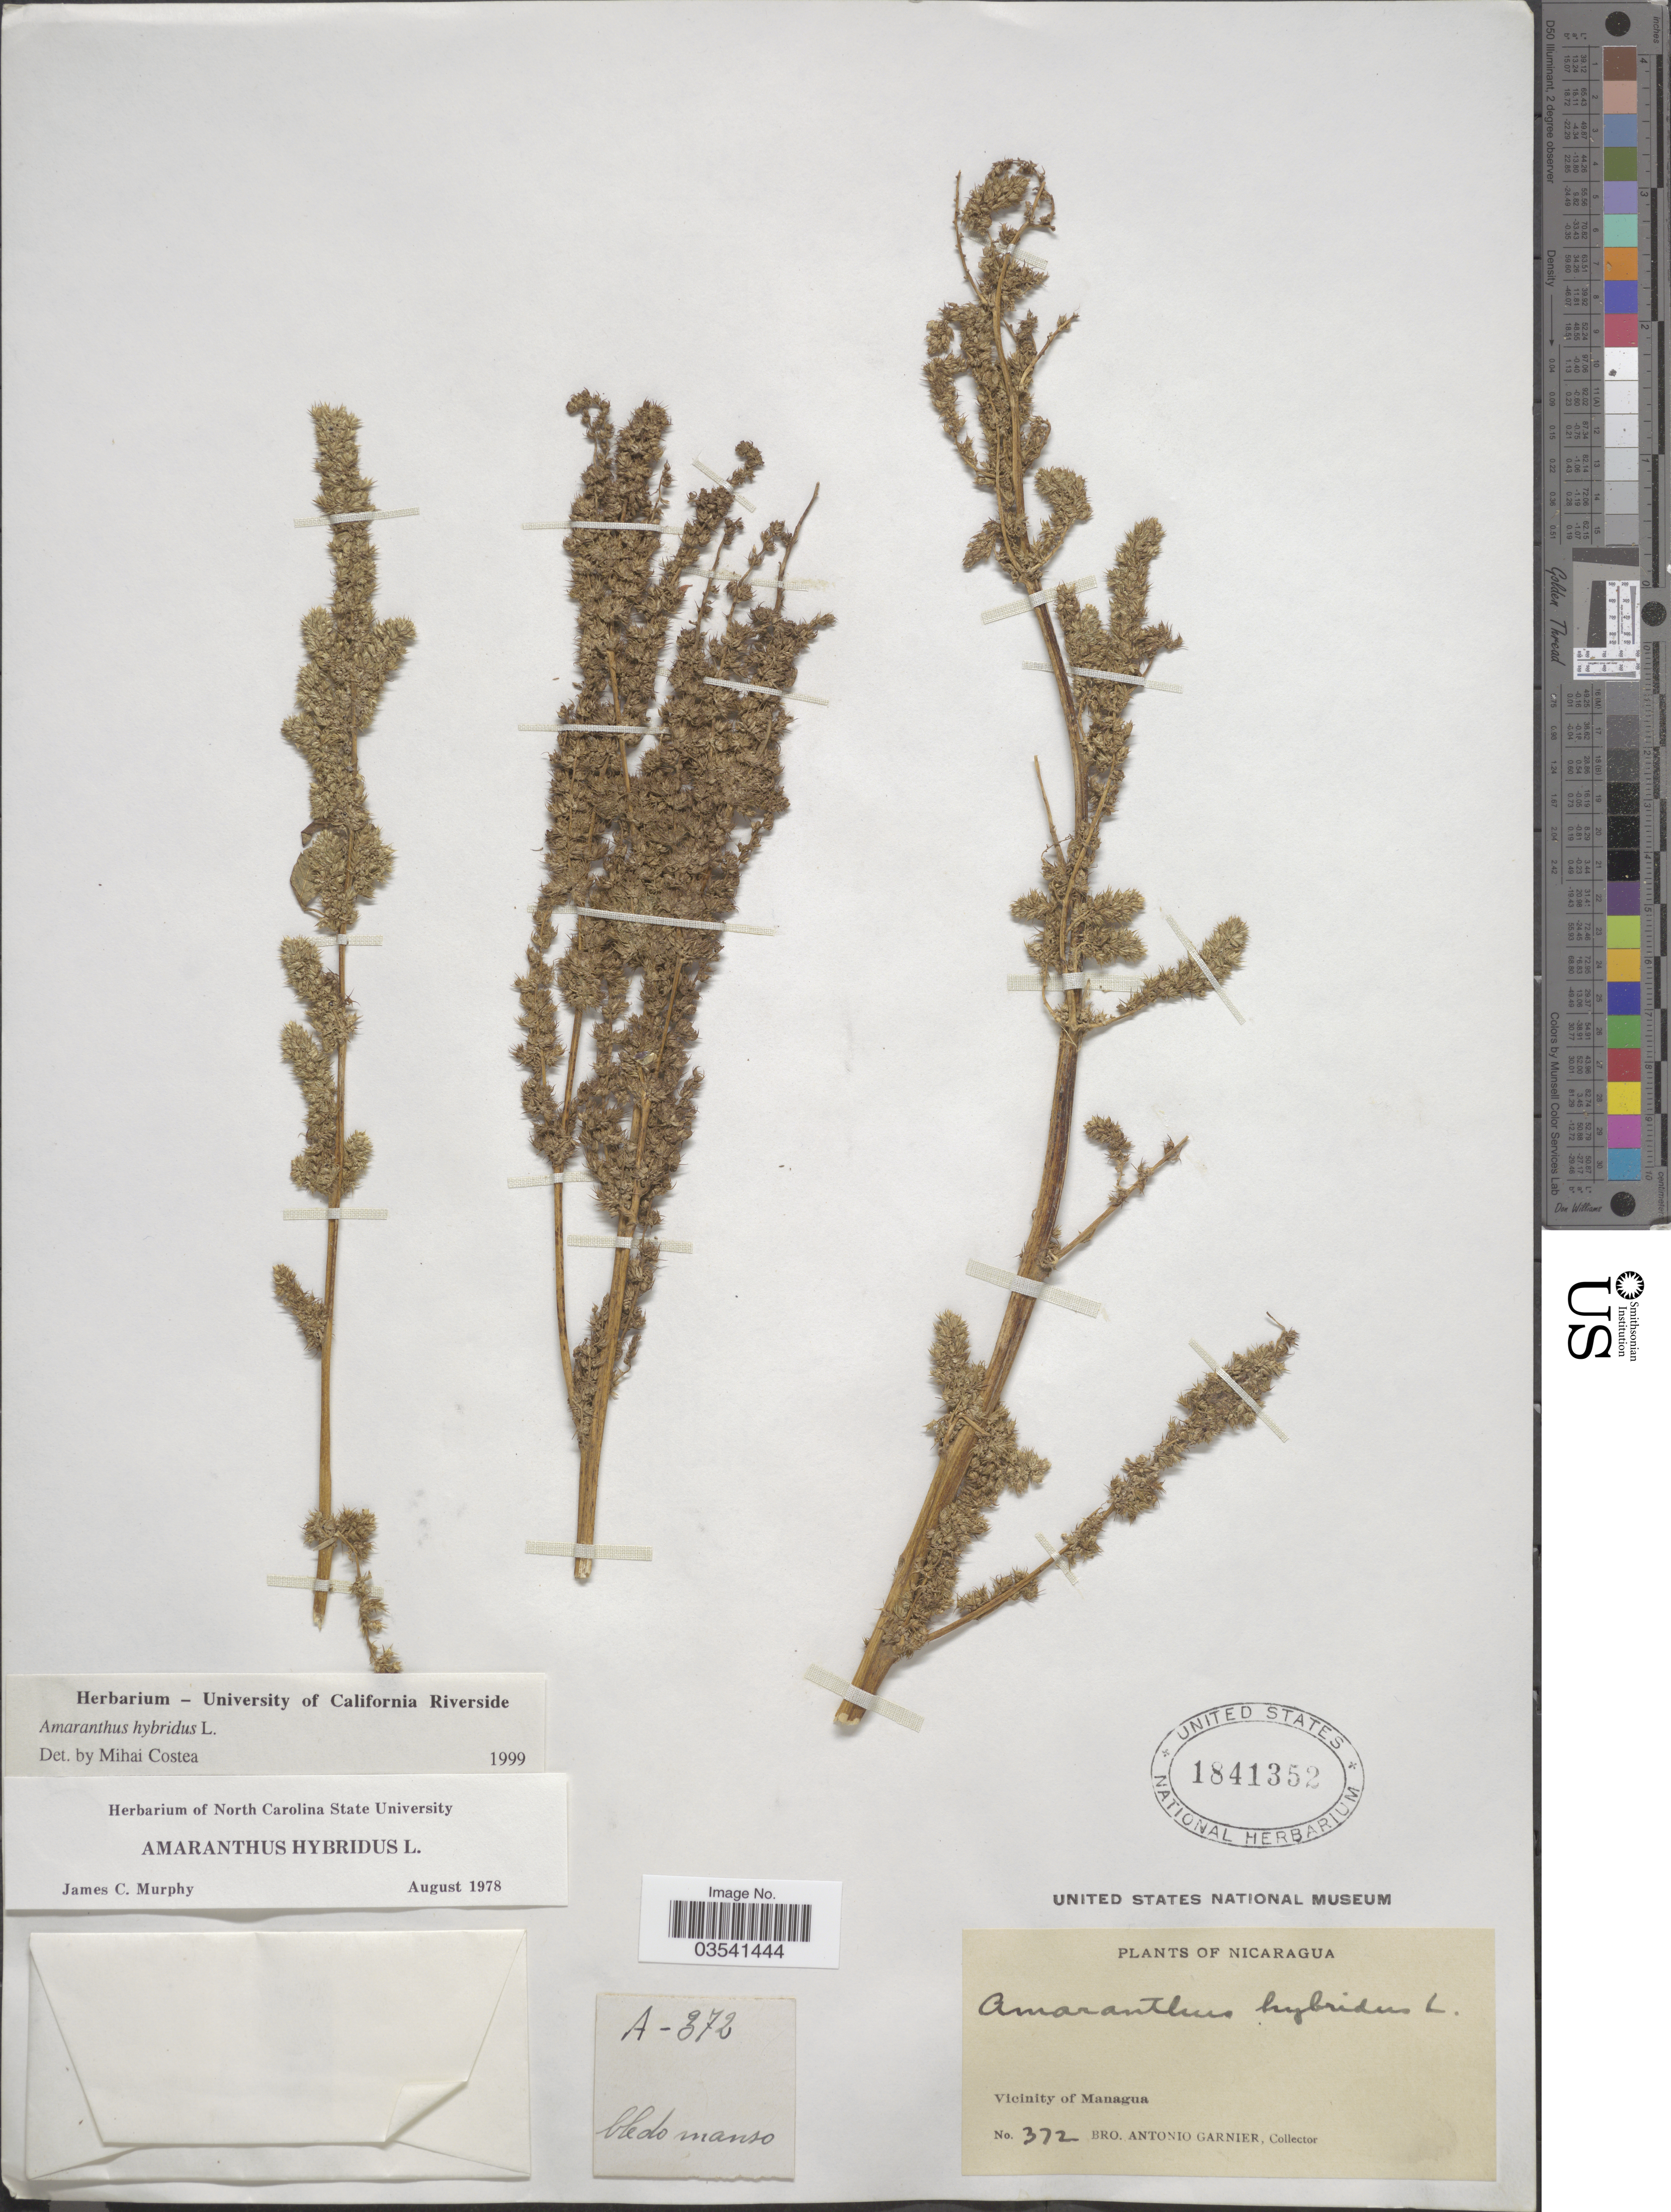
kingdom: Plantae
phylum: Tracheophyta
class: Magnoliopsida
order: Caryophyllales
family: Amaranthaceae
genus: Amaranthus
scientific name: Amaranthus hybridus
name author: L.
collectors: Bro. A. Garnier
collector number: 372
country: Nicaragua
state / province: Managua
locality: Vicinity of Managua.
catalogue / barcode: US 1841352